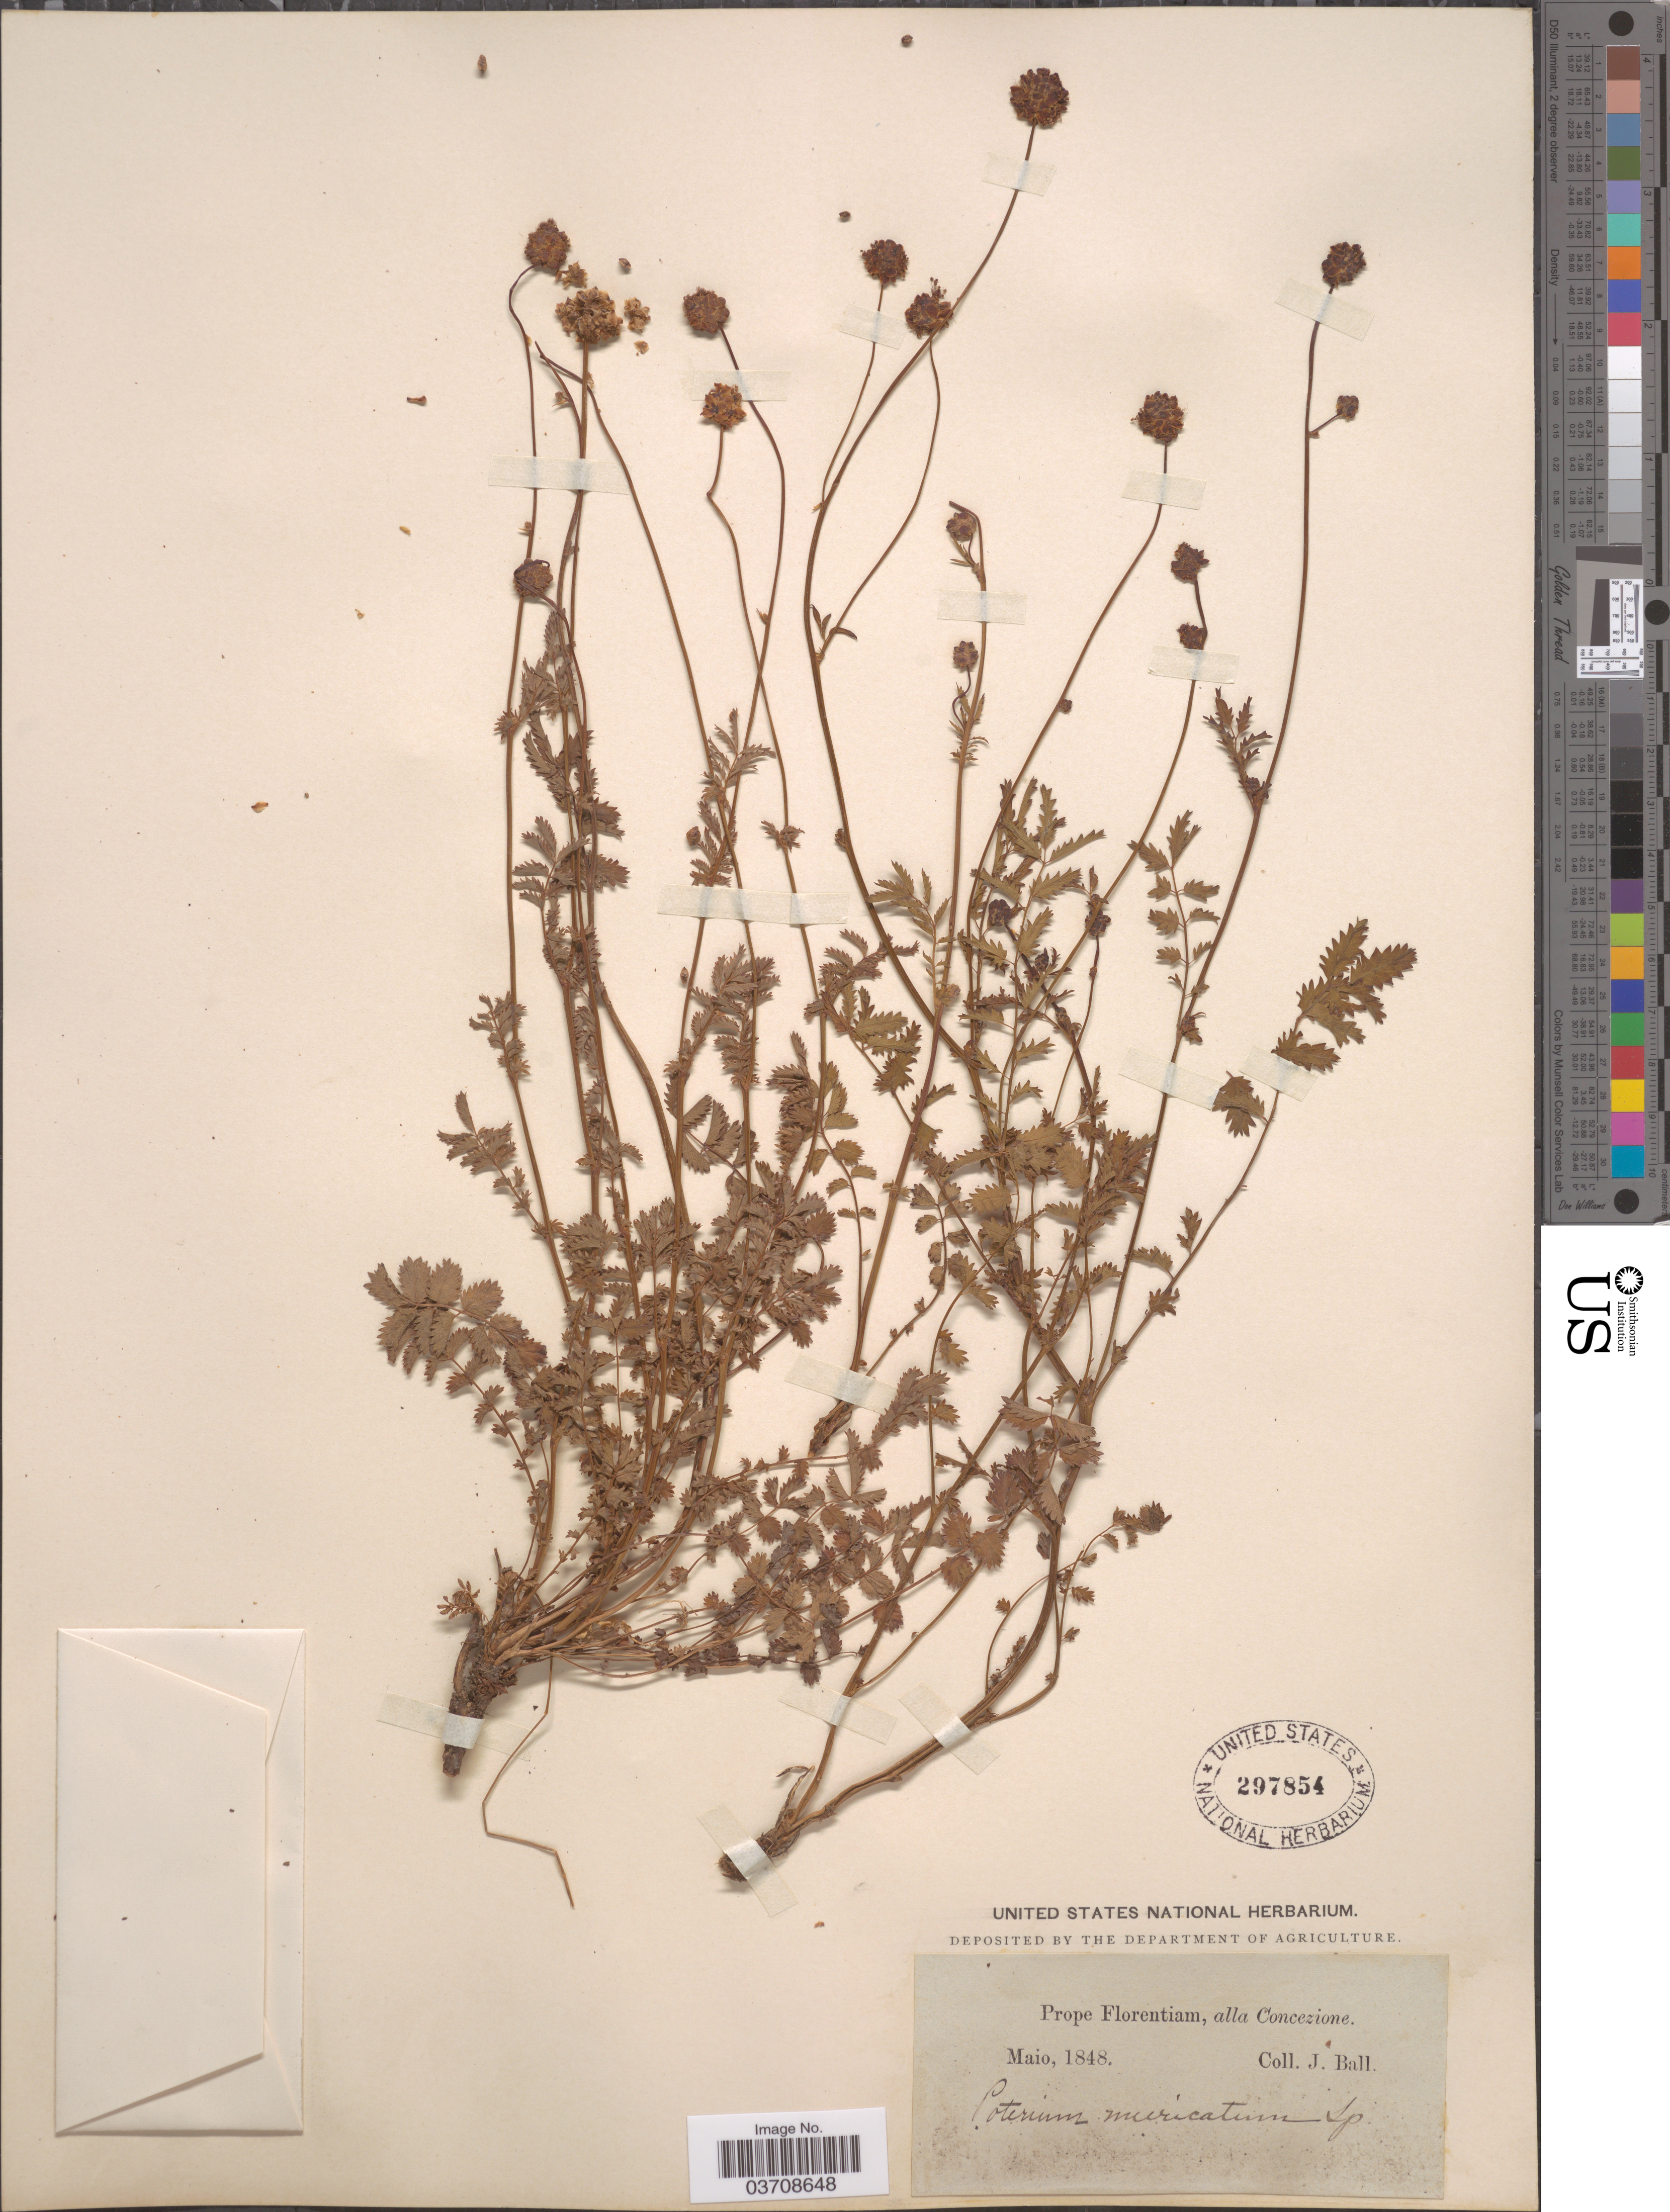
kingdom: Plantae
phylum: Tracheophyta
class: Magnoliopsida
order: Rosales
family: Rosaceae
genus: Sanguisorba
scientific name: Sanguisorba minor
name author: Scop.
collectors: J. Ball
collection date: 1848-05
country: Italy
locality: Florentiam, alla Concezione.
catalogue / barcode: US 297854